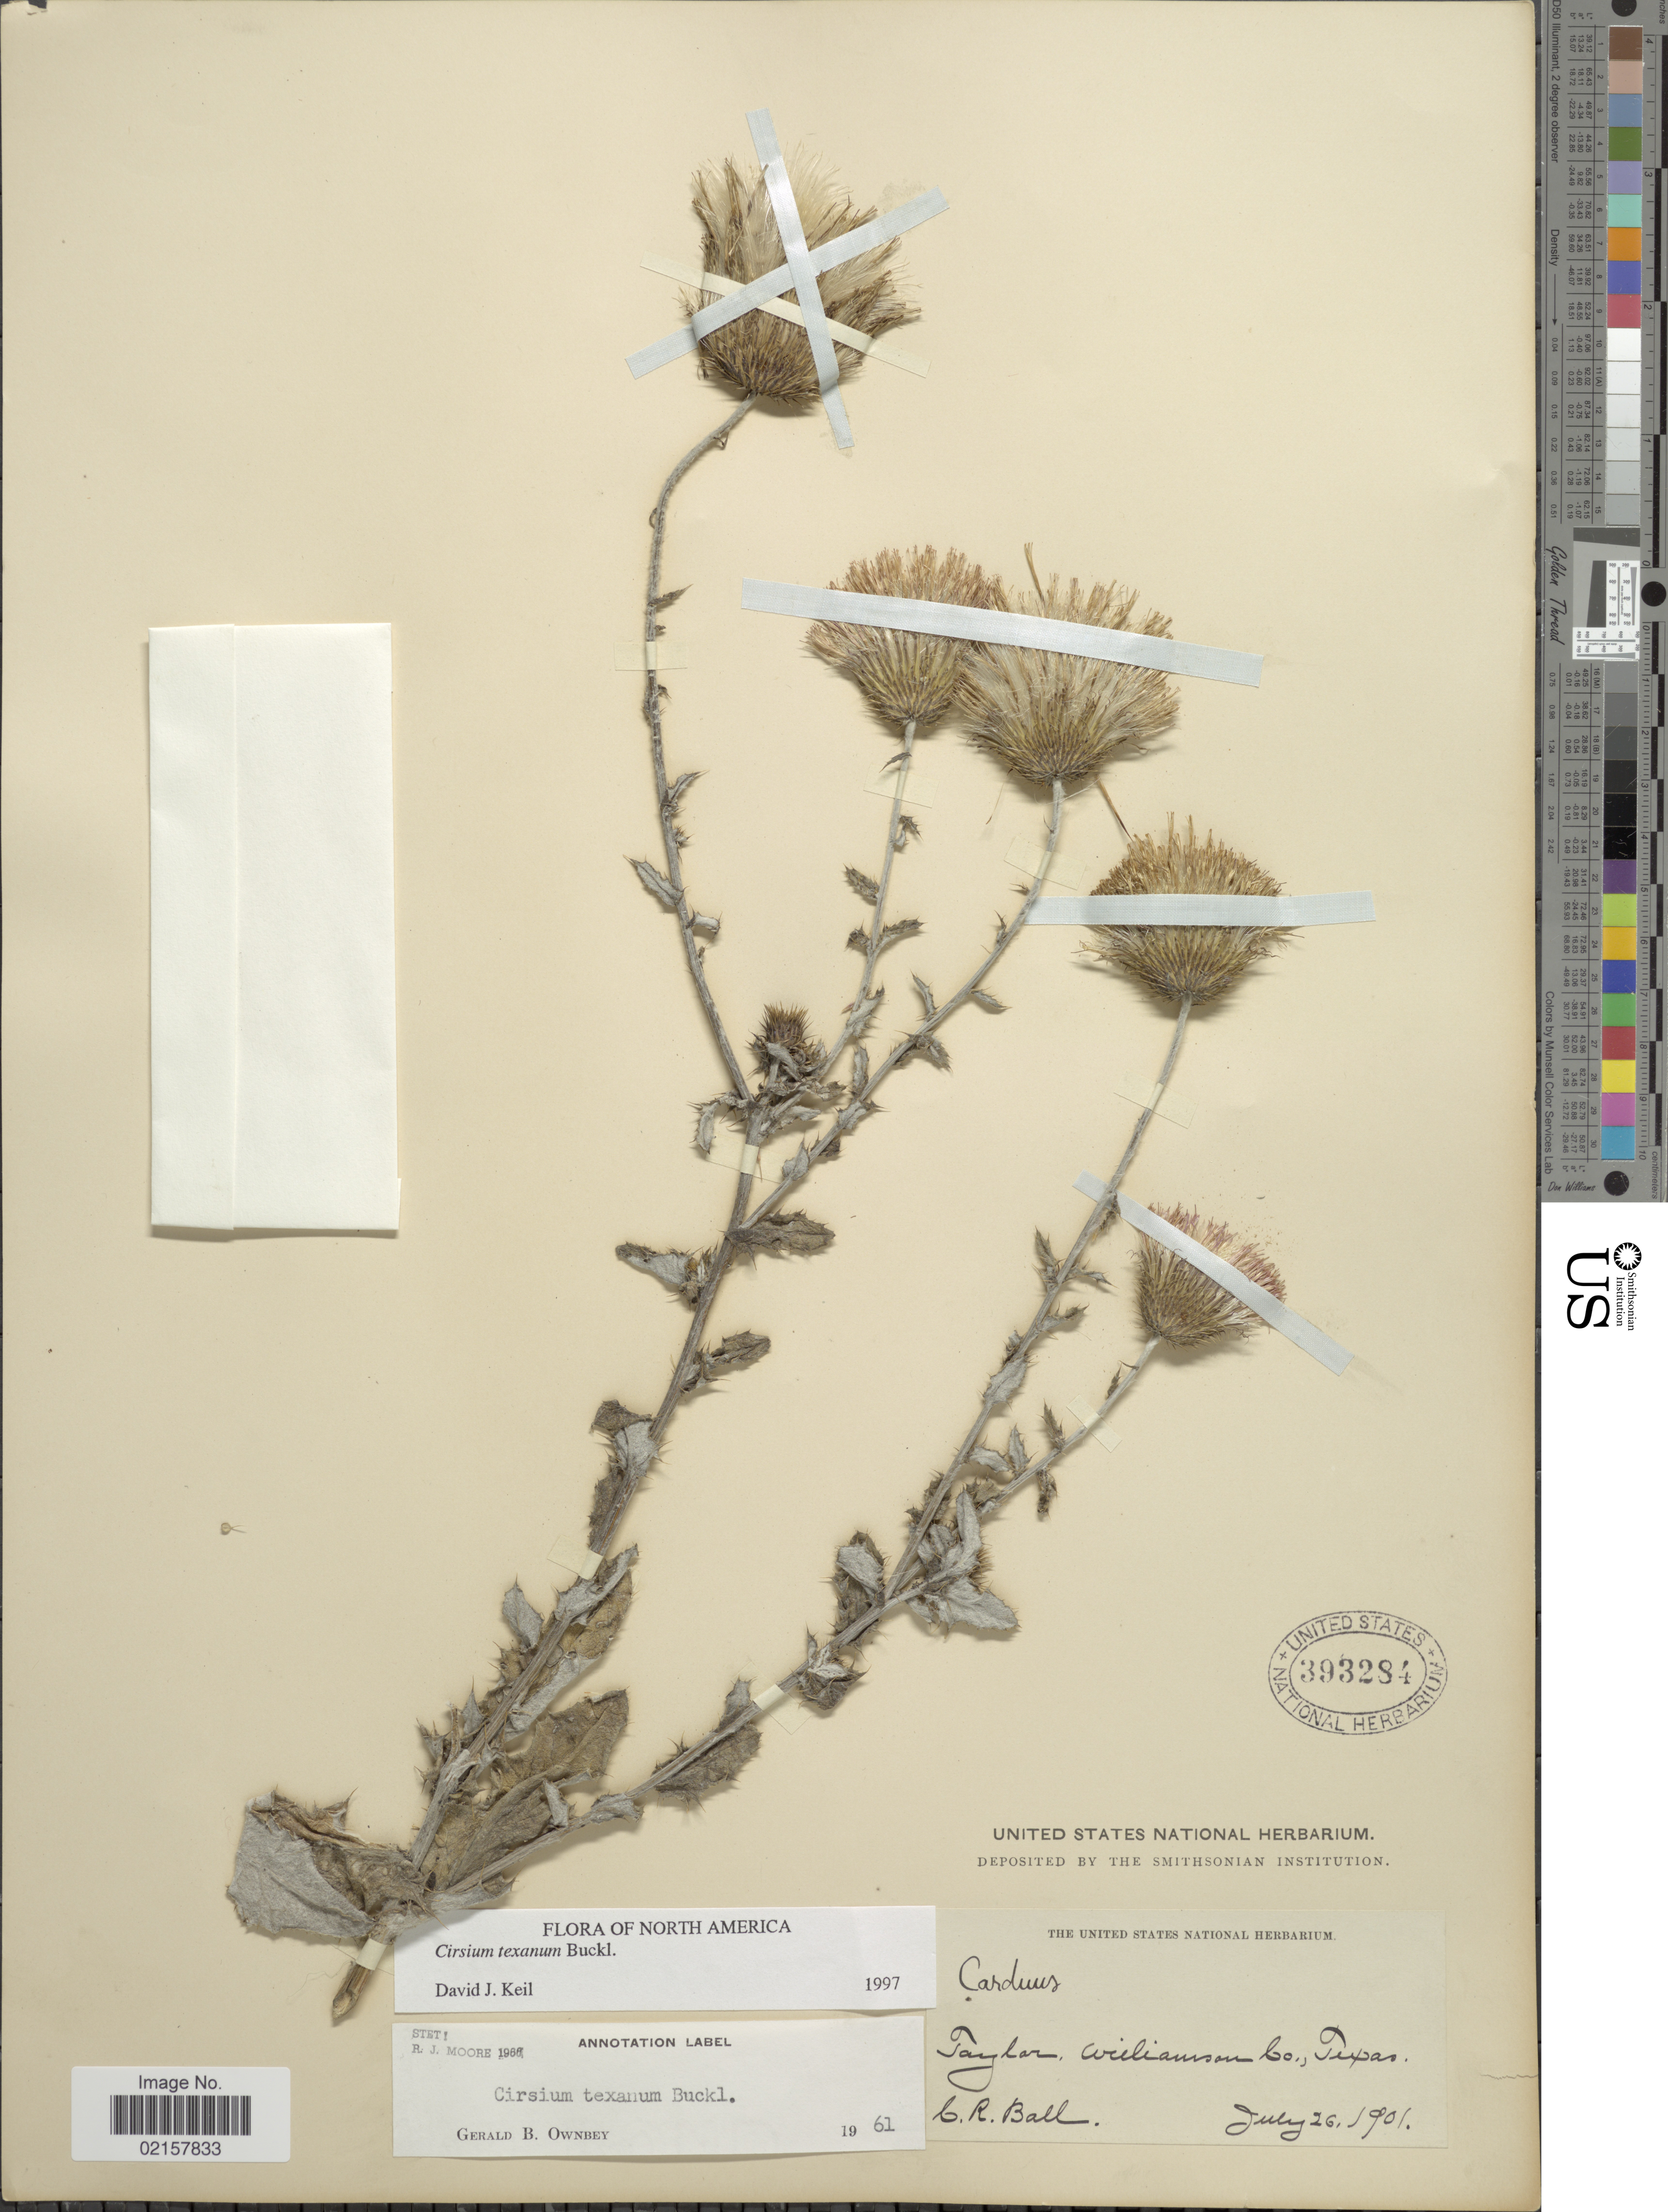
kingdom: Plantae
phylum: Tracheophyta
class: Magnoliopsida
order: Asterales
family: Asteraceae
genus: Cirsium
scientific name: Cirsium texanum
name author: Buckley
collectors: C. R. Ball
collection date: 1901-07-26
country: United States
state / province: Texas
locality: Taylor, Williamson Co.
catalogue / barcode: US 393284